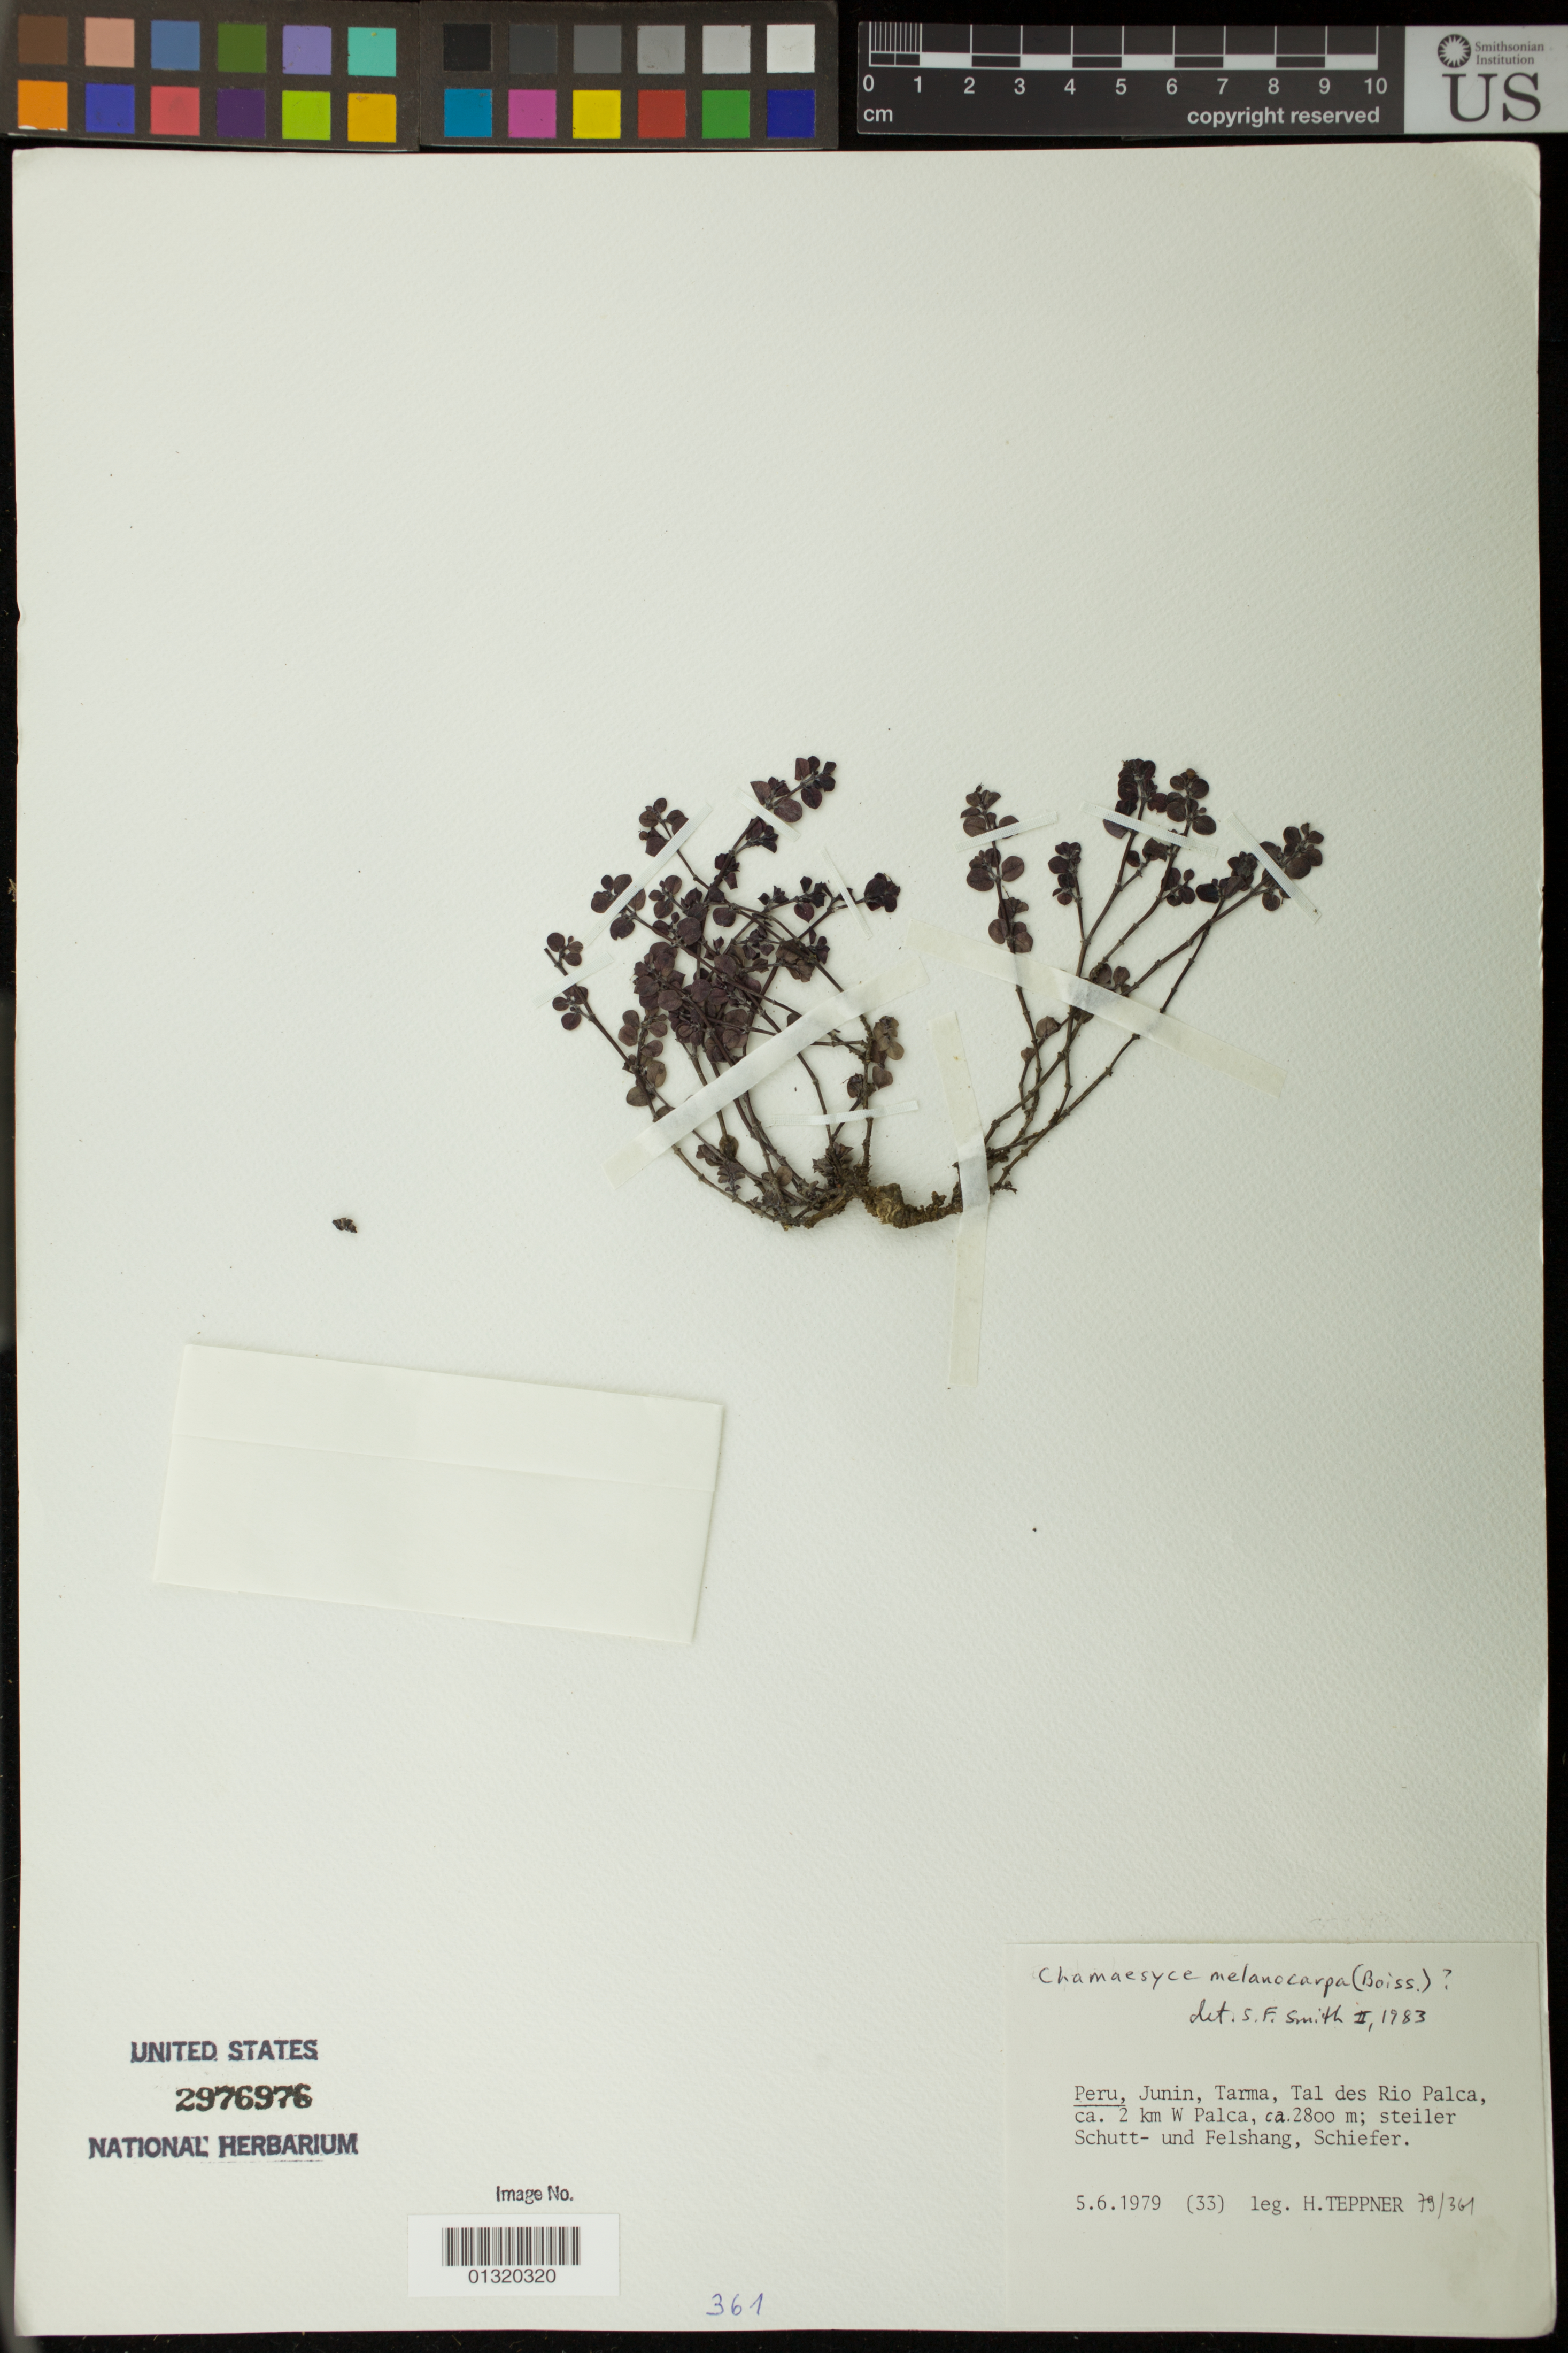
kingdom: Plantae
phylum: Tracheophyta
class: Magnoliopsida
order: Malpighiales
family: Euphorbiaceae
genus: Euphorbia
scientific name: Euphorbia melanocarpa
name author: Boiss.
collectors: H. Teppner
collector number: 79/361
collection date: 1979-06-05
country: Peru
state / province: Junín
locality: Tarma, Tal des Rio Palca, ca. 2 km W Palca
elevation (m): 2800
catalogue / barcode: US 2976976